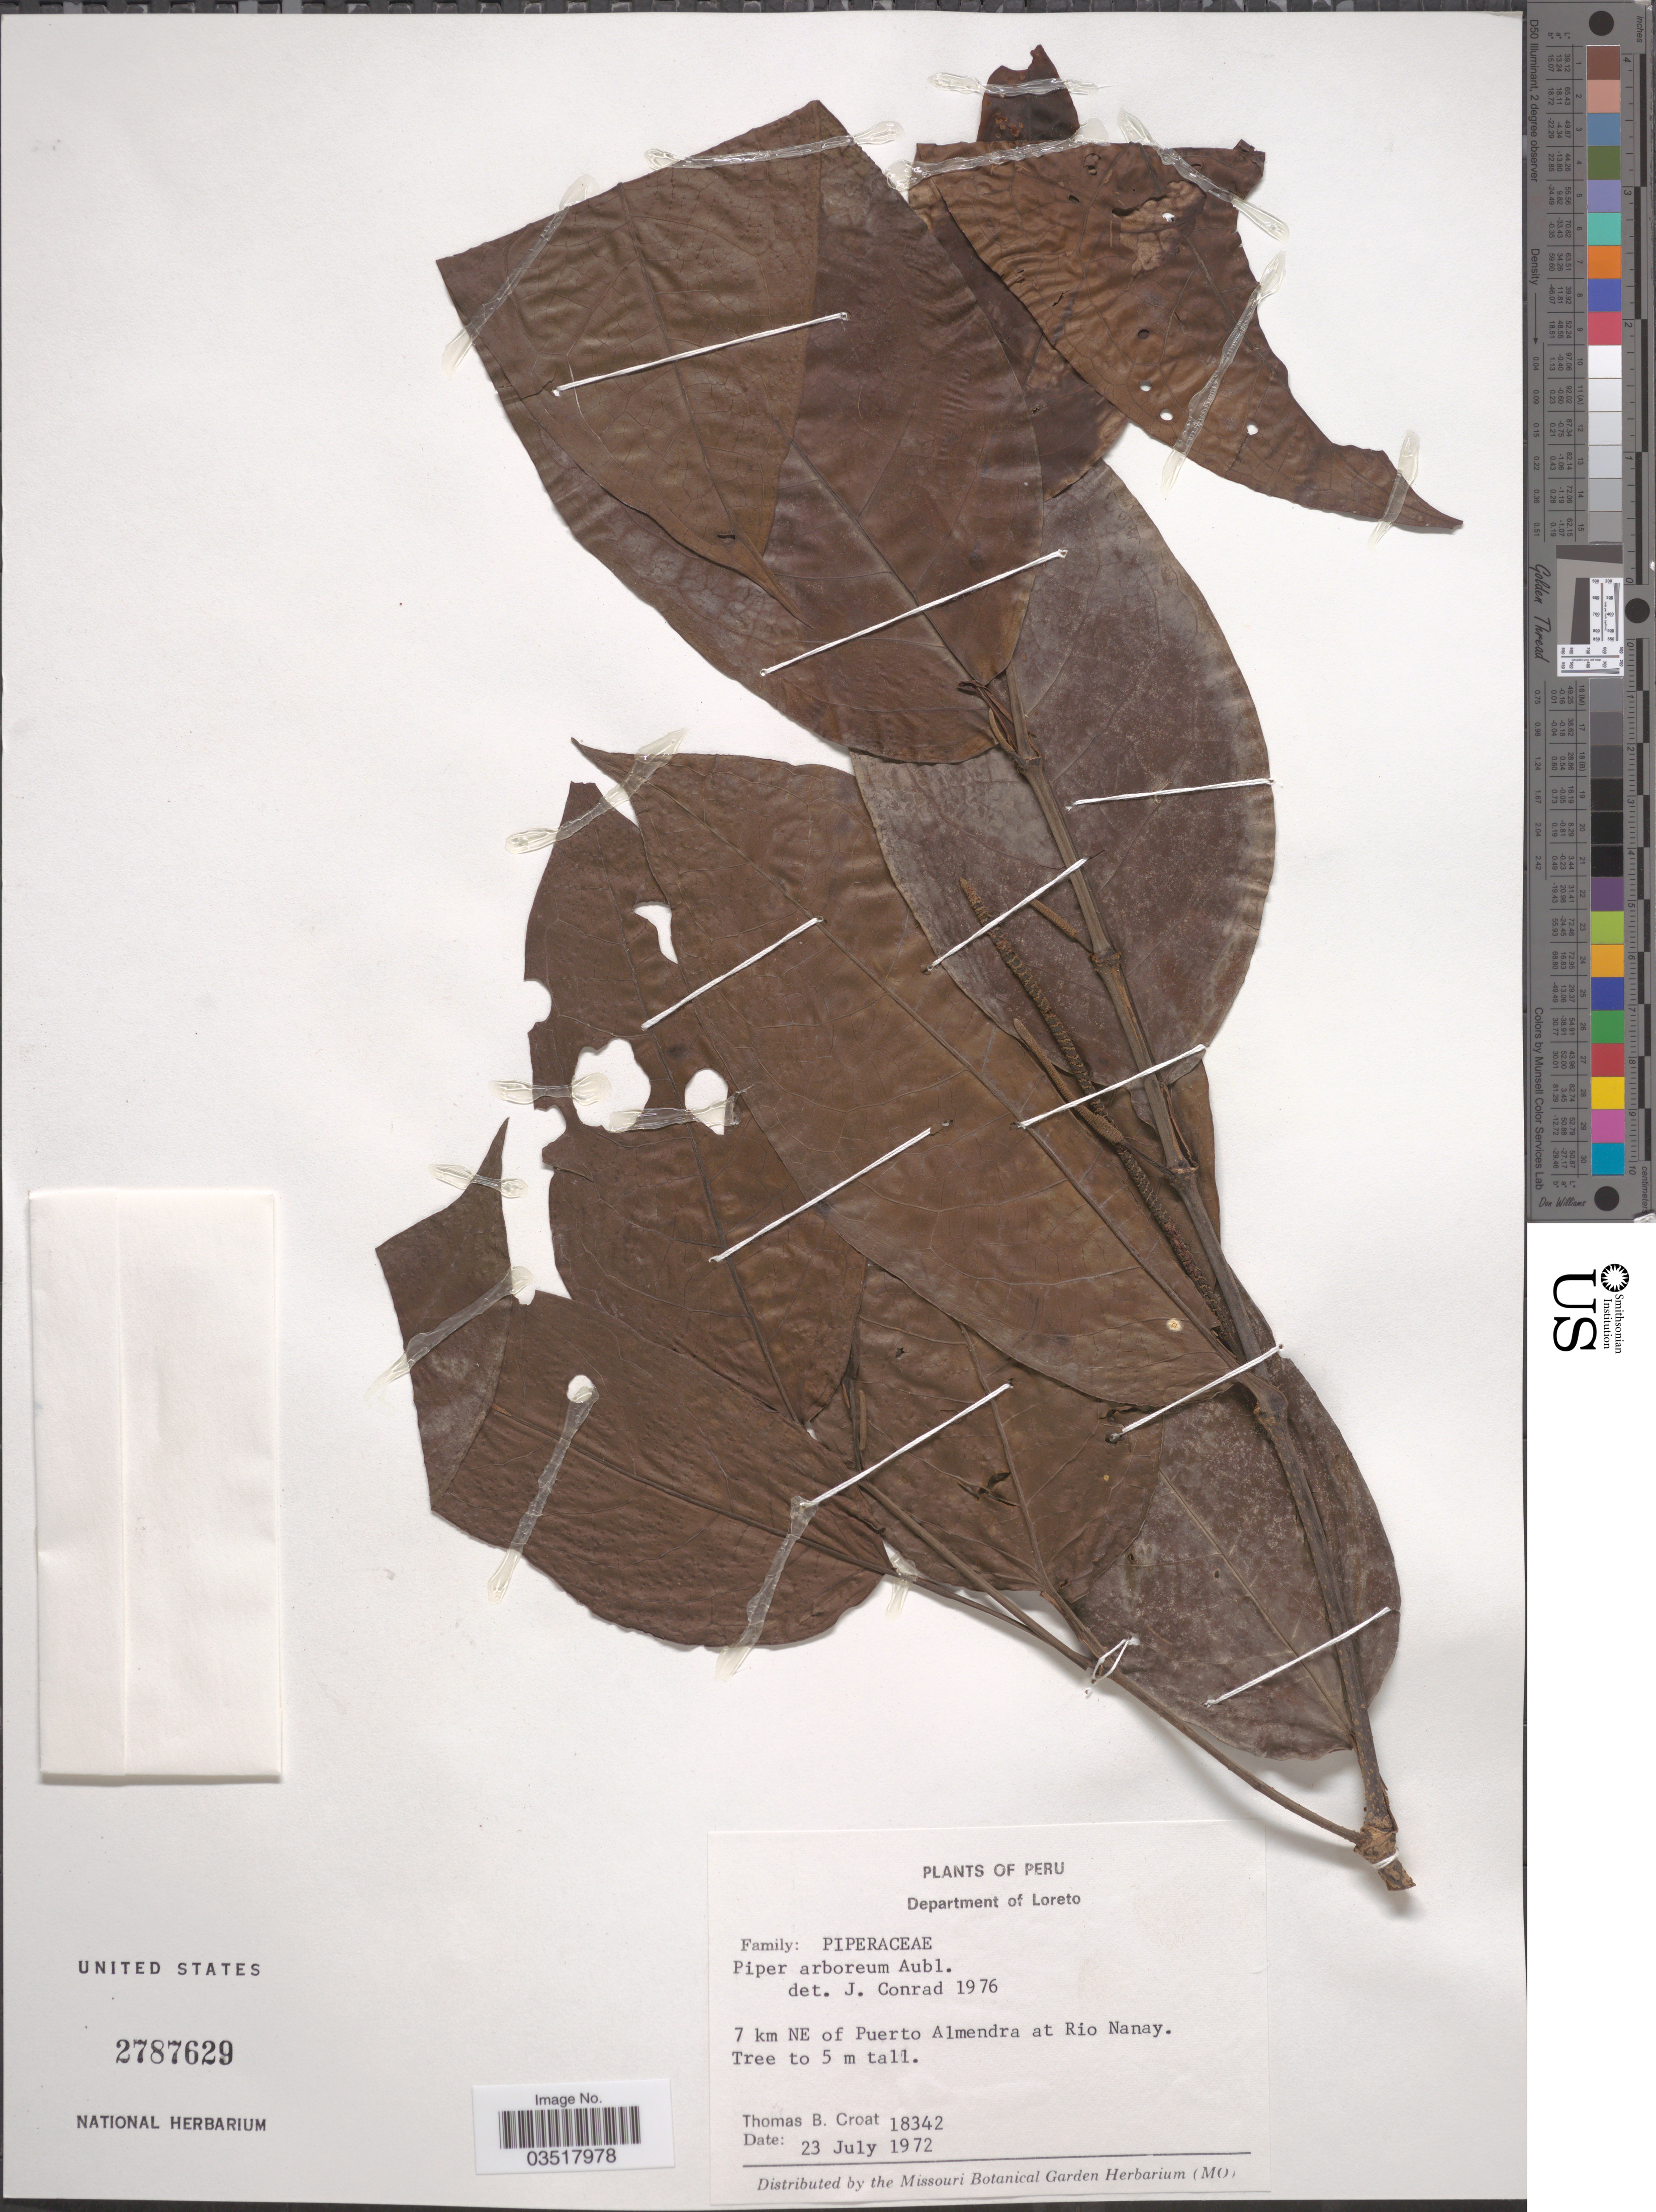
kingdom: Plantae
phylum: Tracheophyta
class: Magnoliopsida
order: Piperales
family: Piperaceae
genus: Piper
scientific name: Piper arboreum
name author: Aubl.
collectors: T. B. Croat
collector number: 18342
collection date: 1972-07-23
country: Peru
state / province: Loreto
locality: Department of Loreto. 7 km NE of Puerto Almendra at Rio Nanay.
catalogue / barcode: US 2787629